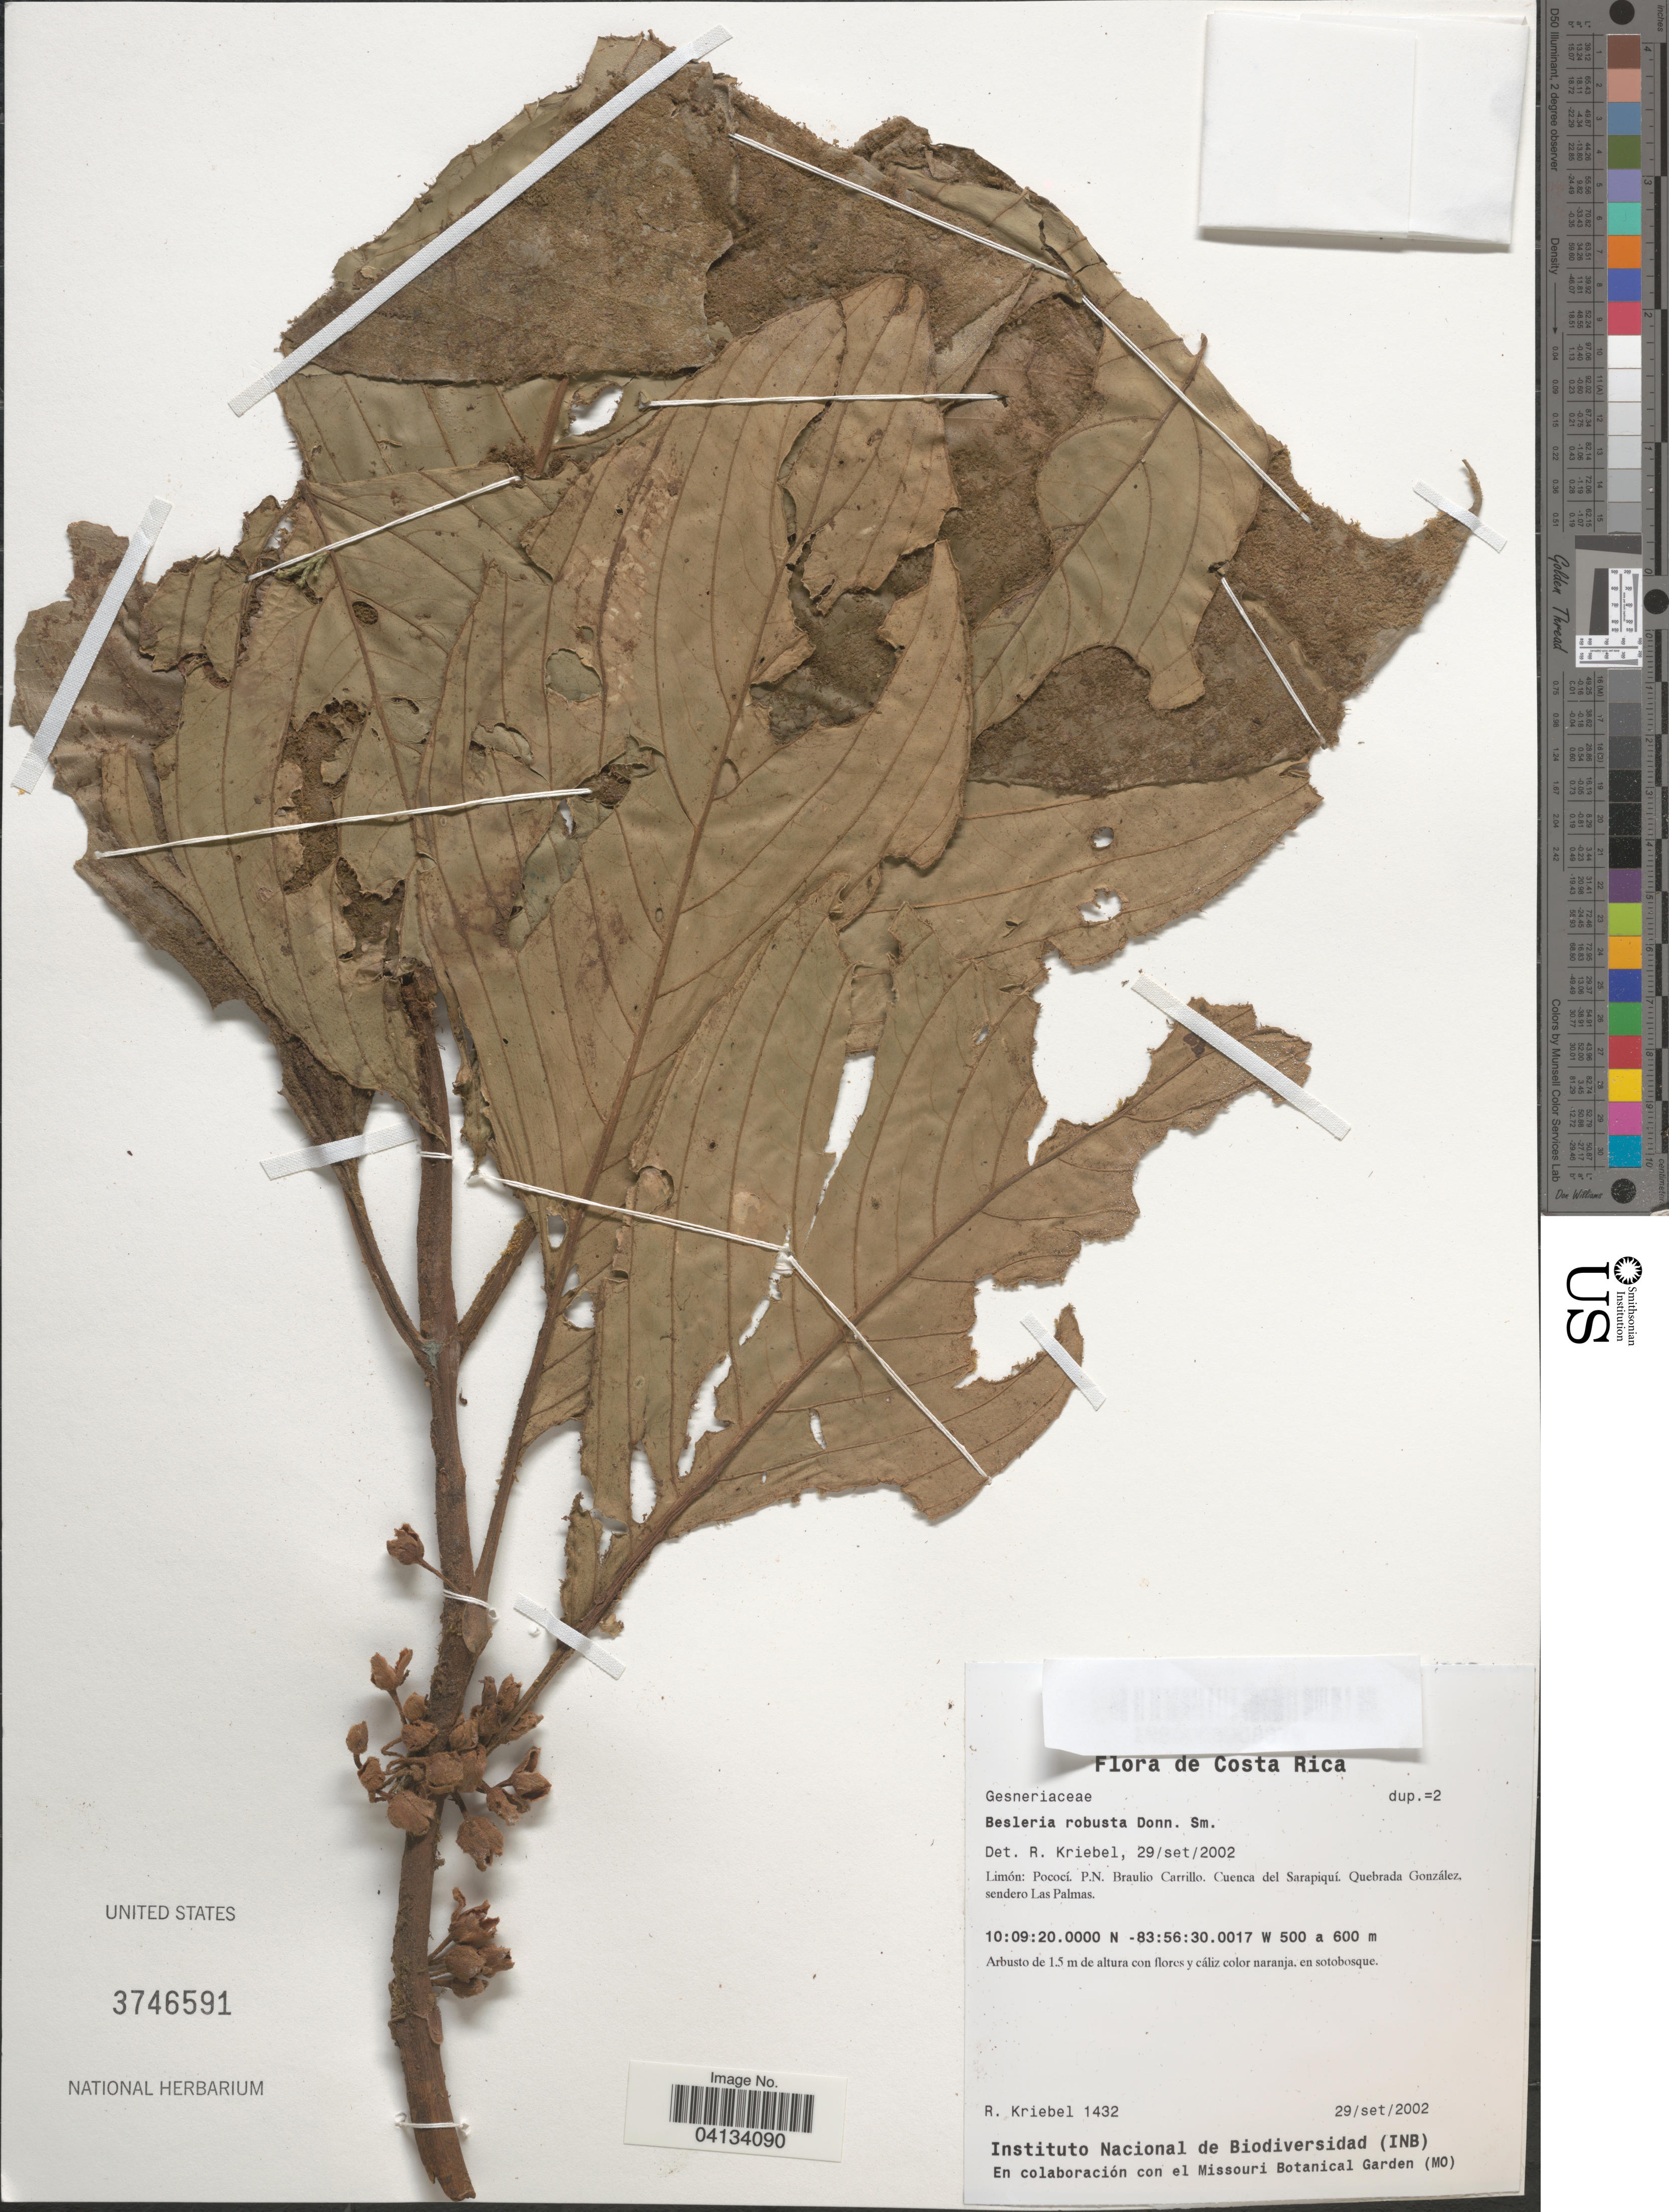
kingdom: Plantae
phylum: Tracheophyta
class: Magnoliopsida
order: Lamiales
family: Gesneriaceae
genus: Besleria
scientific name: Besleria robusta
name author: Donn. Sm.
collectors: R. Kriebel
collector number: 1432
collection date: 2002-09-29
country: Costa Rica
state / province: Limón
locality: Pococí. P.N. Braulio Carrillo. Cuenca del Sarapiquí. Quebrada González, sendero Las Palmas.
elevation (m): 500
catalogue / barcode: US 3746591